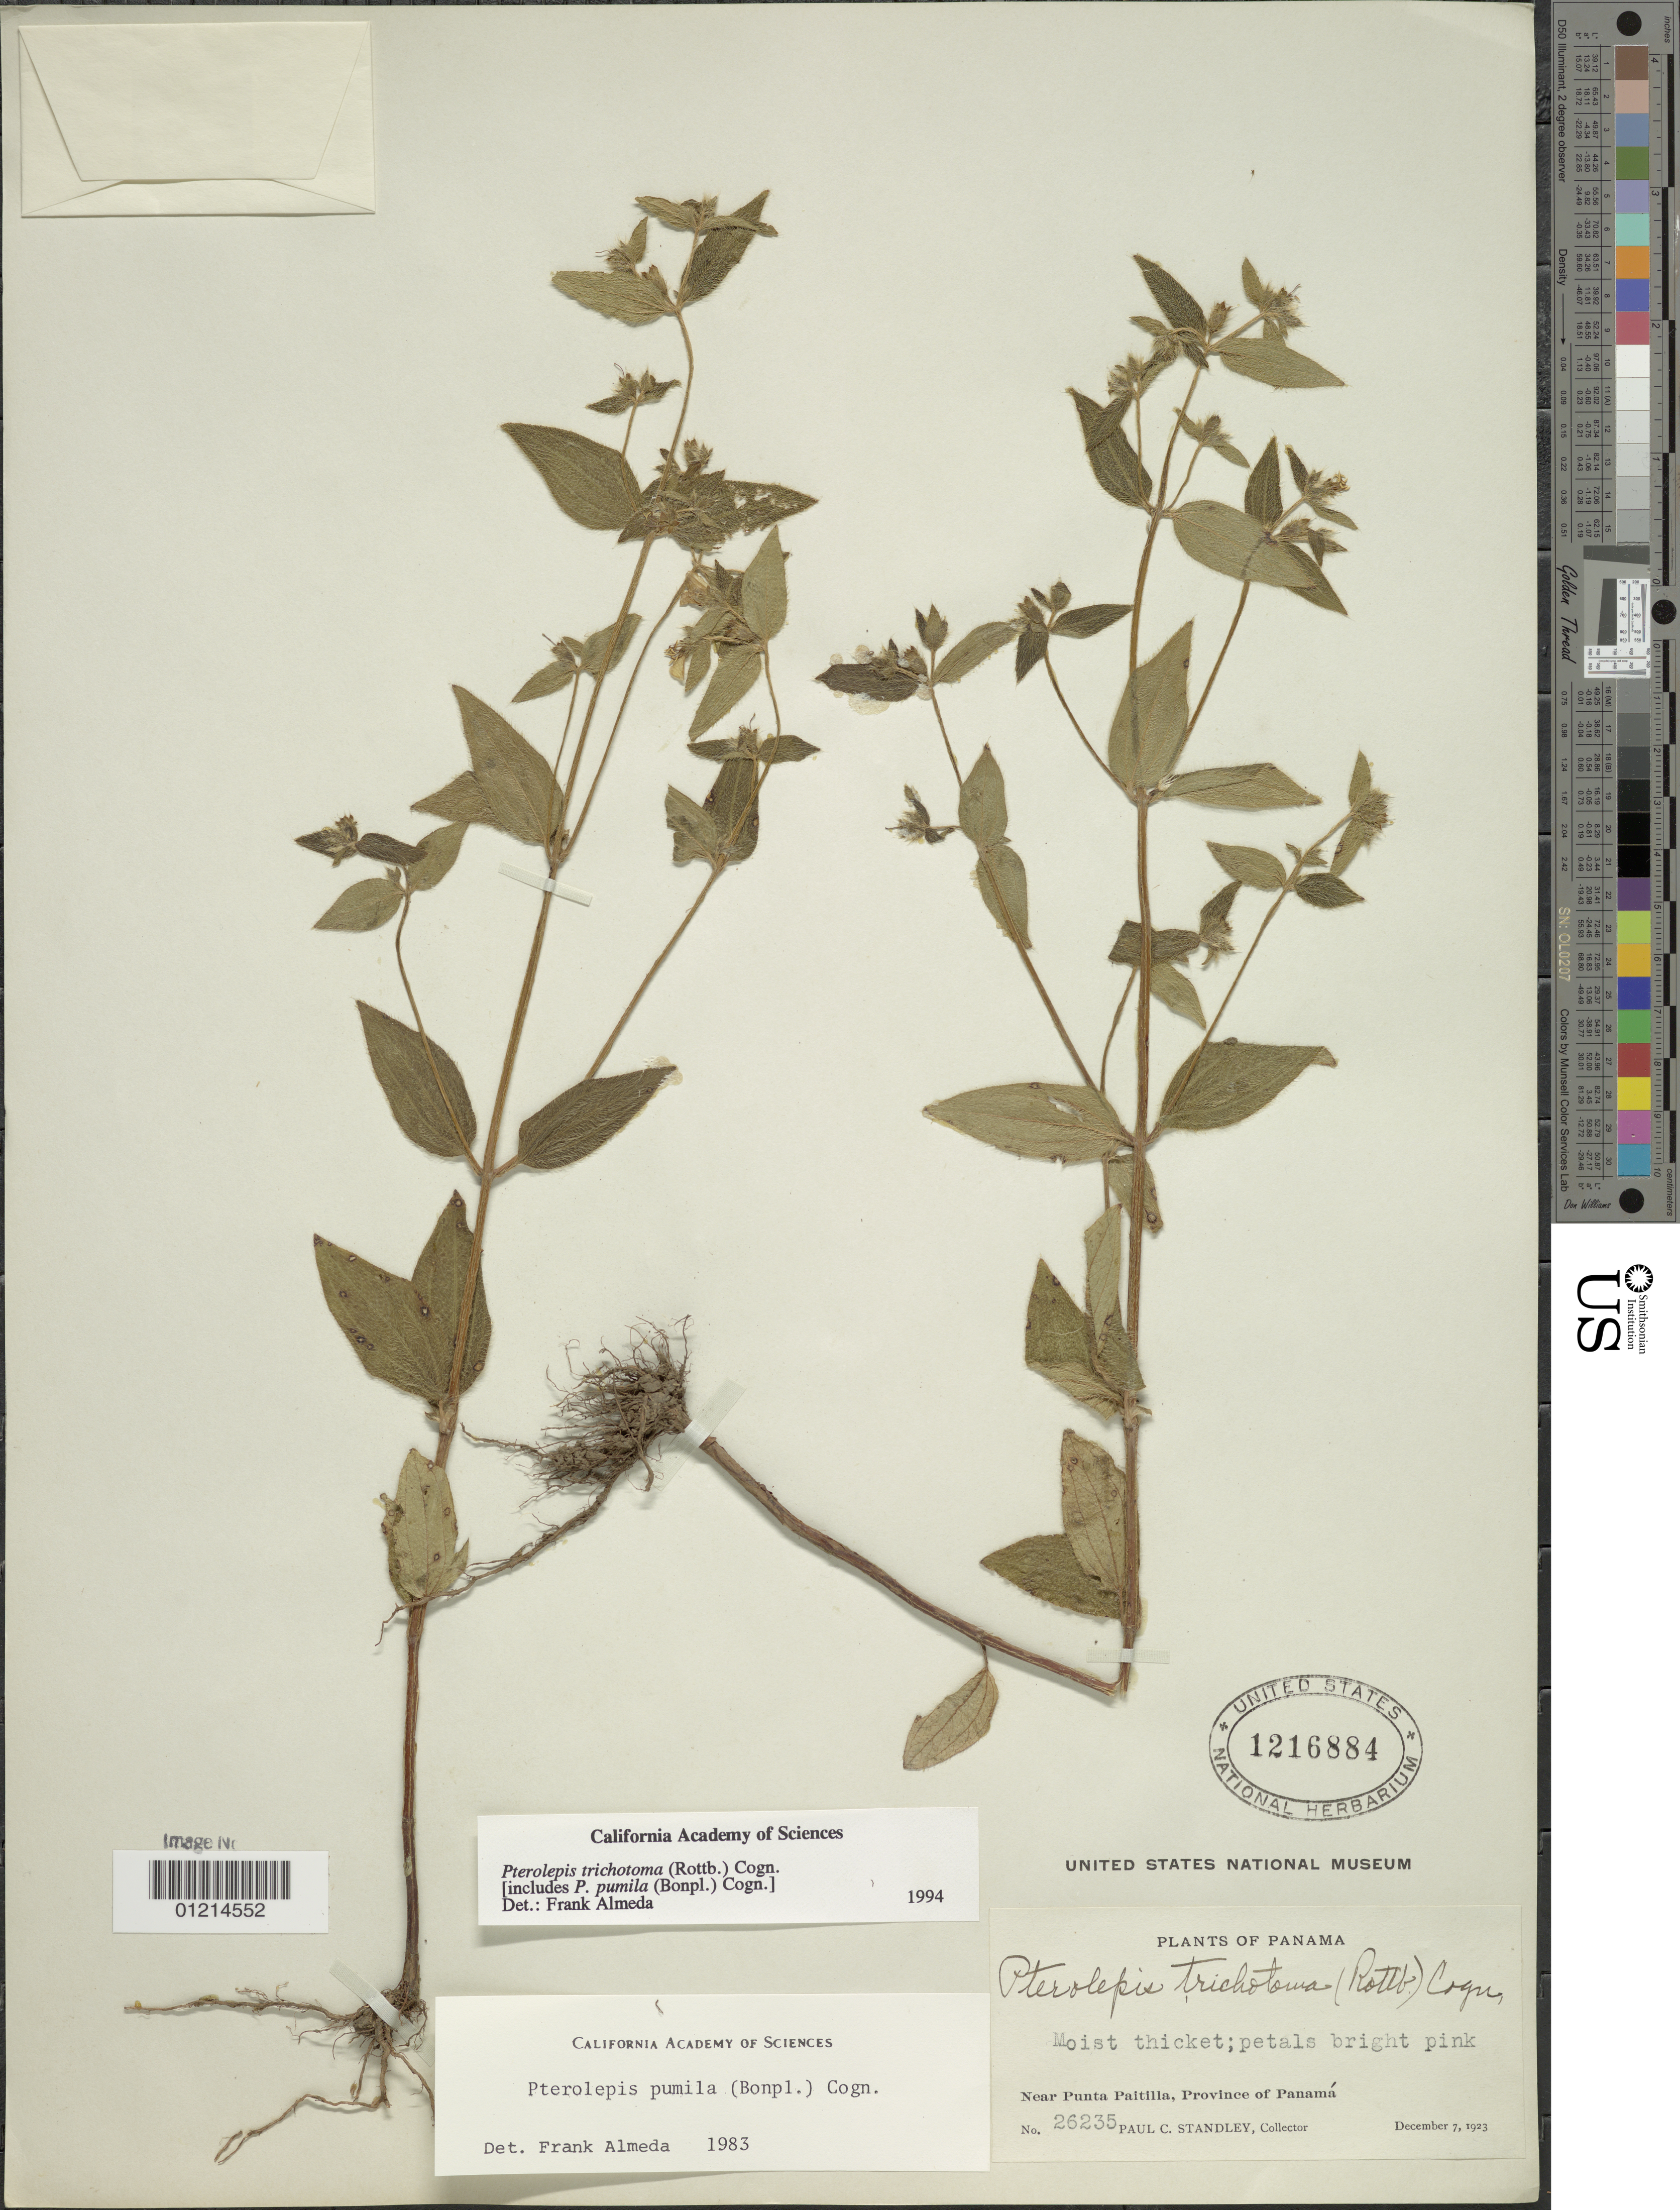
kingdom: Plantae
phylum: Tracheophyta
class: Magnoliopsida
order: Myrtales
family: Melastomataceae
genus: Pterolepis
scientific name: Pterolepis trichotoma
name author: (Rottb.) Cogn.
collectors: P. C. Standley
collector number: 26235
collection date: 1923-12-07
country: Panama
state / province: Panamá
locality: Near Punta Paitilla.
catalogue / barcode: US 1216884